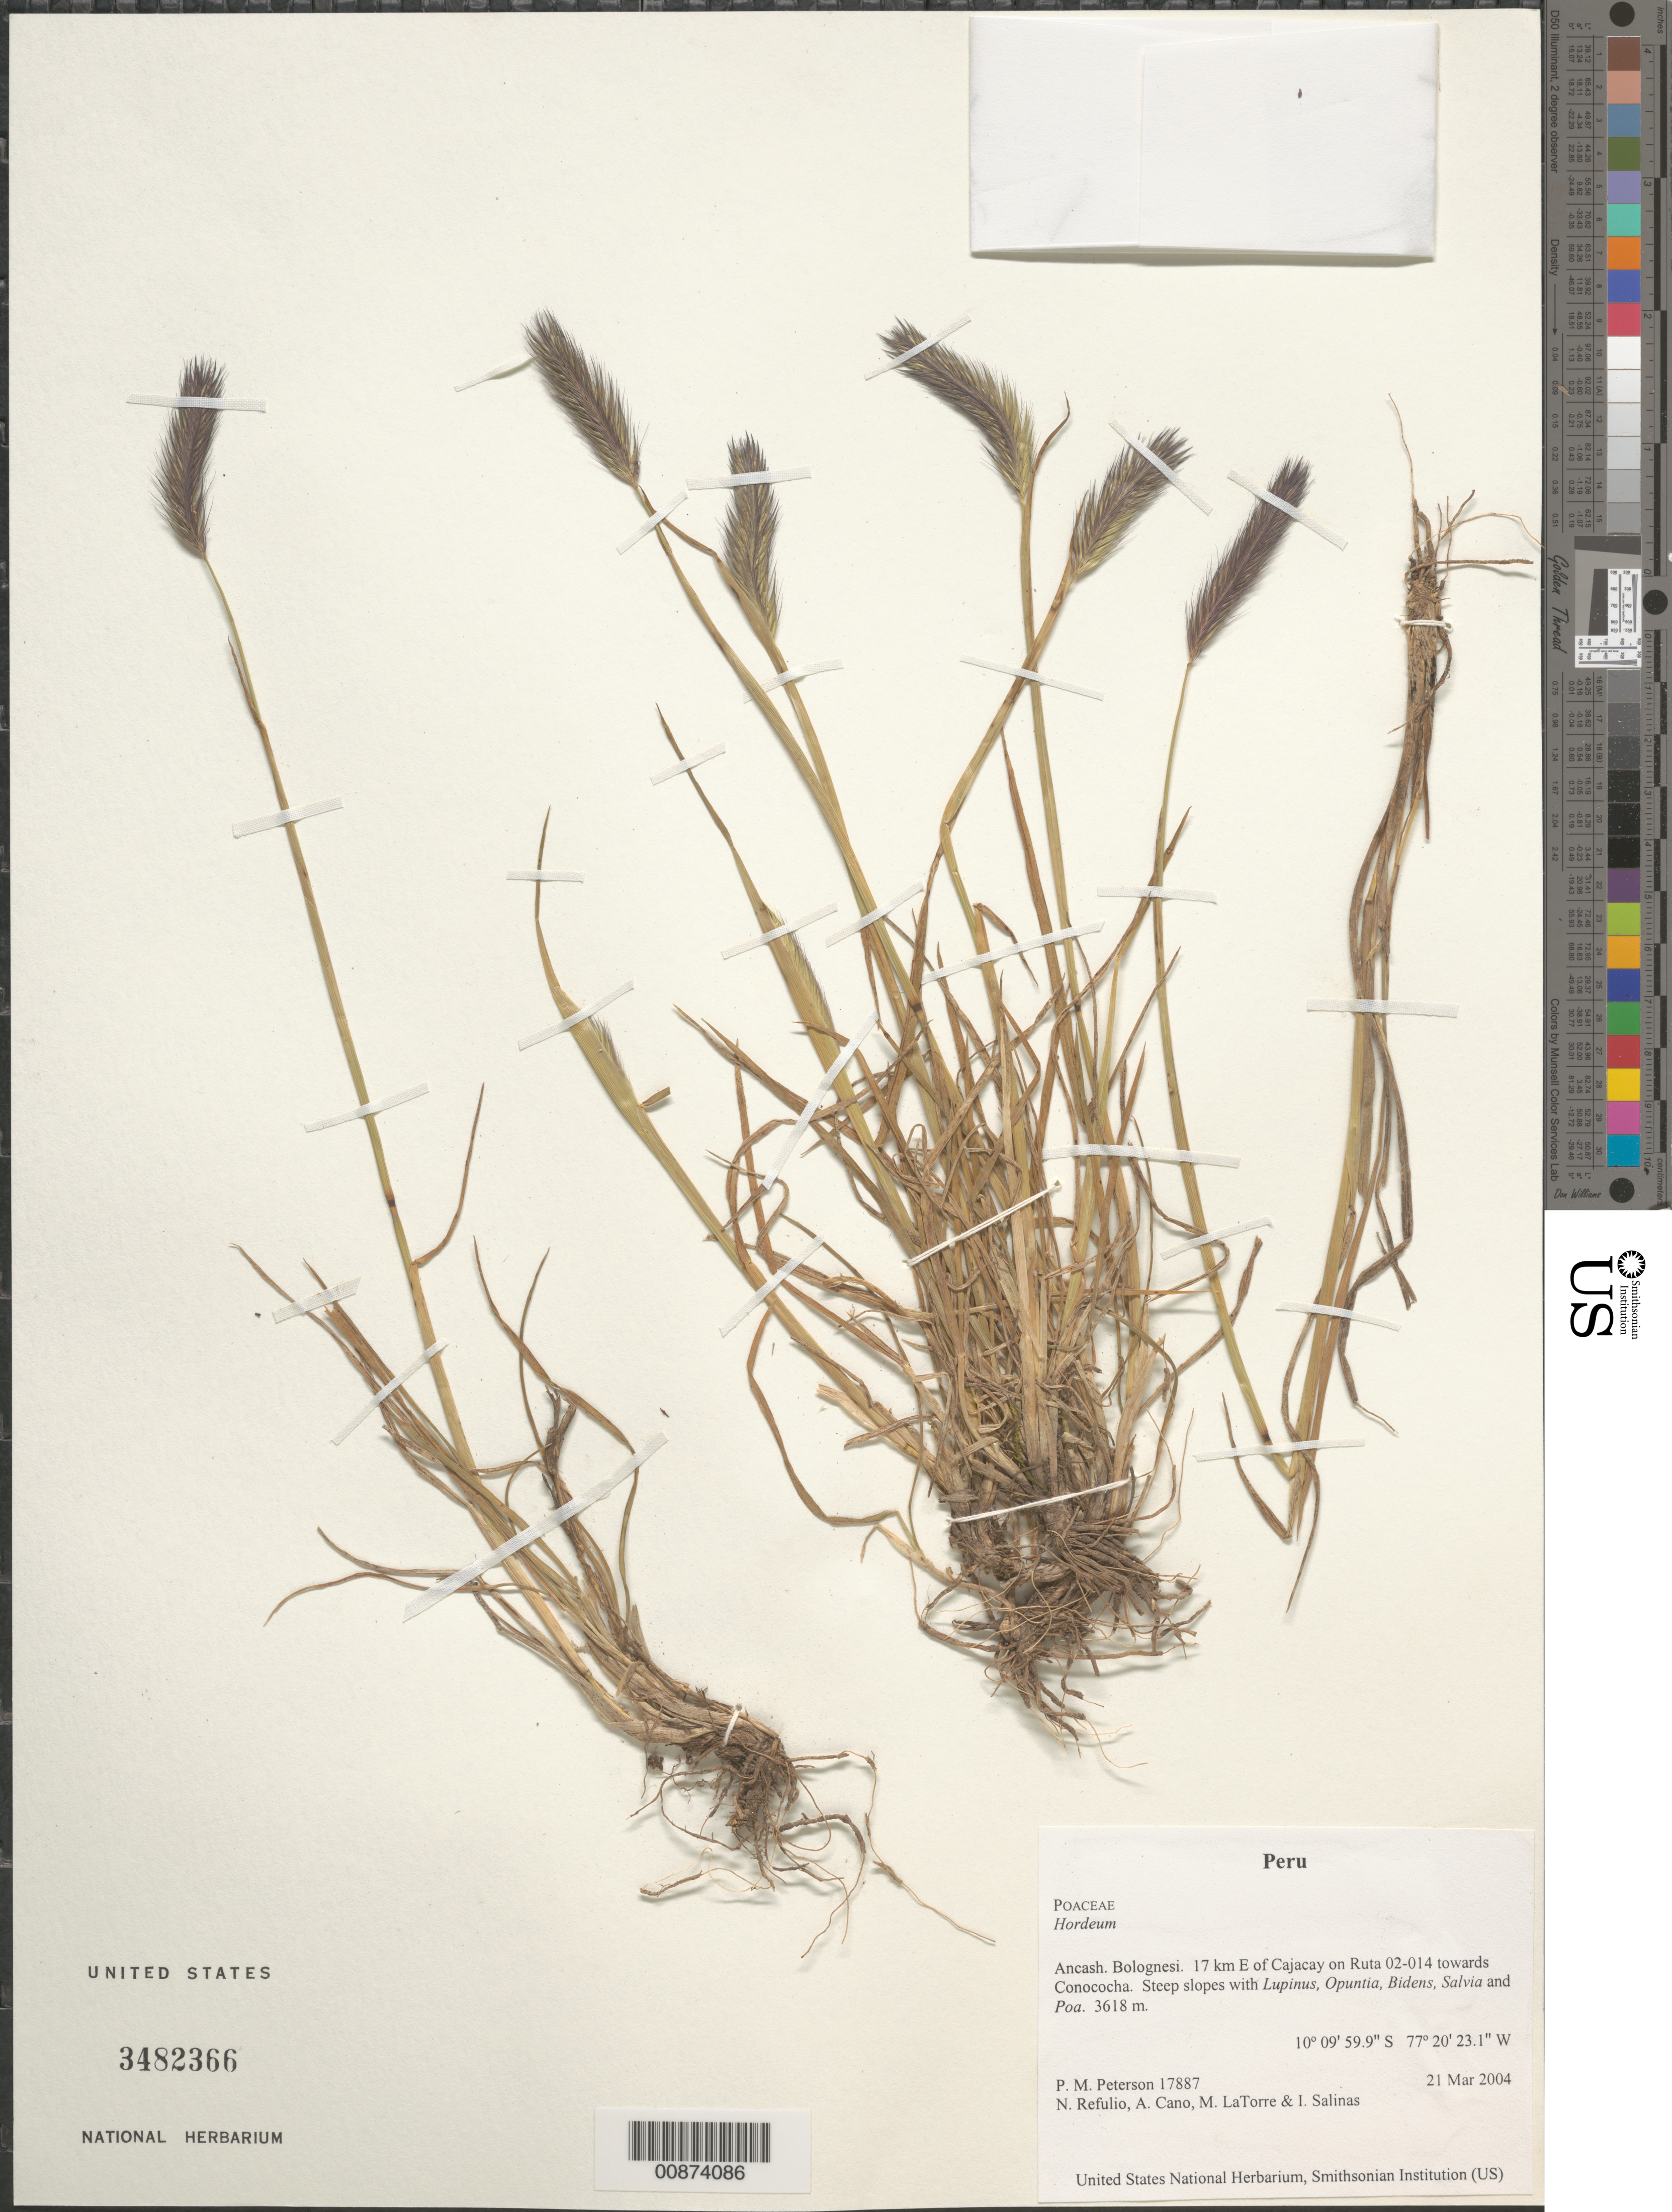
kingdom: Plantae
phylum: Tracheophyta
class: Liliopsida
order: Poales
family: Poaceae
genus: Hordeum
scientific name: Hordeum sp.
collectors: P. M. Peterson, N. Refulio-Rodríguez, A. Cano, M. Torre & I. Salinas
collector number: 17887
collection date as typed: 21 Mar 2004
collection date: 2004-03-21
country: Peru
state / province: Ancash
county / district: Bolognesi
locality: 17 km E of Cajacay on Ruta 02-014 towards Conococha. Steep slopes with Lupinus, Opuntia, Bidens, Salvia and Poa.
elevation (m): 3618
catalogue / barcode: US 3482366